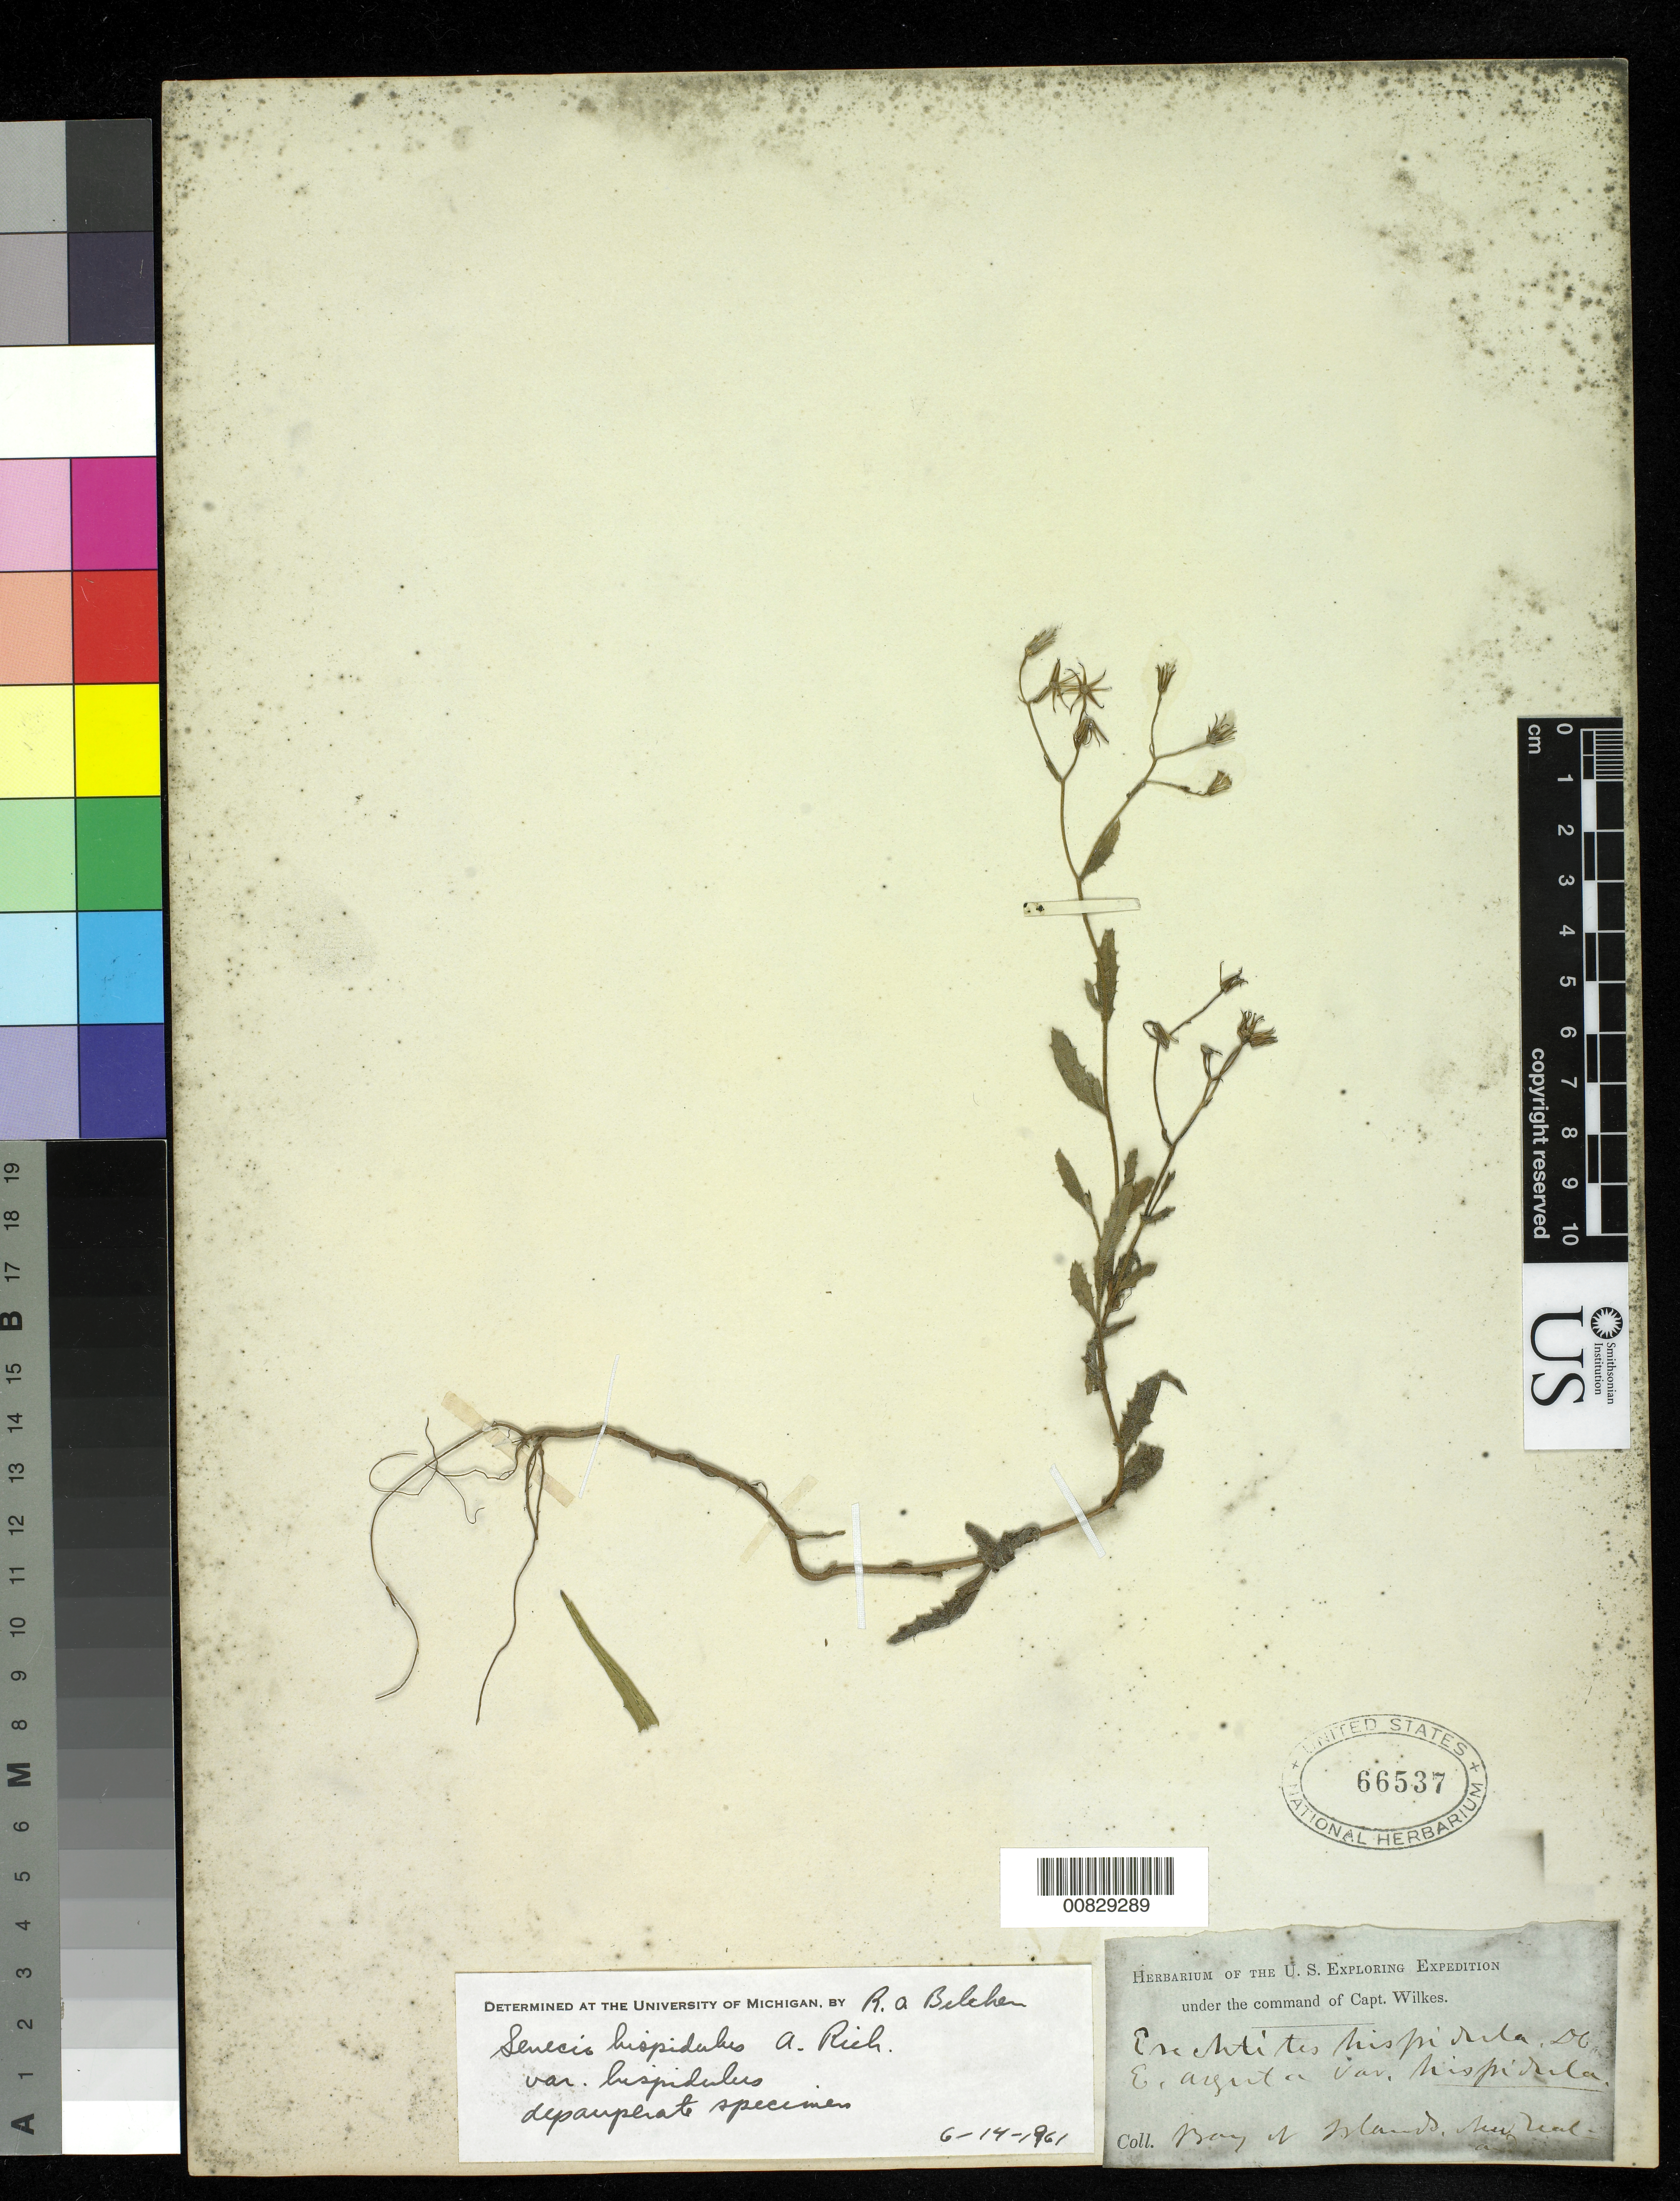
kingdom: Plantae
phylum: Tracheophyta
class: Magnoliopsida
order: Asterales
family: Asteraceae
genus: Senecio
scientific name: Senecio hispidulus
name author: A. Rich.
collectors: Wilkes Explor. Exped.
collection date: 1838/1842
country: New Zealand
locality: Bay of Islands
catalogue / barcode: US 66537